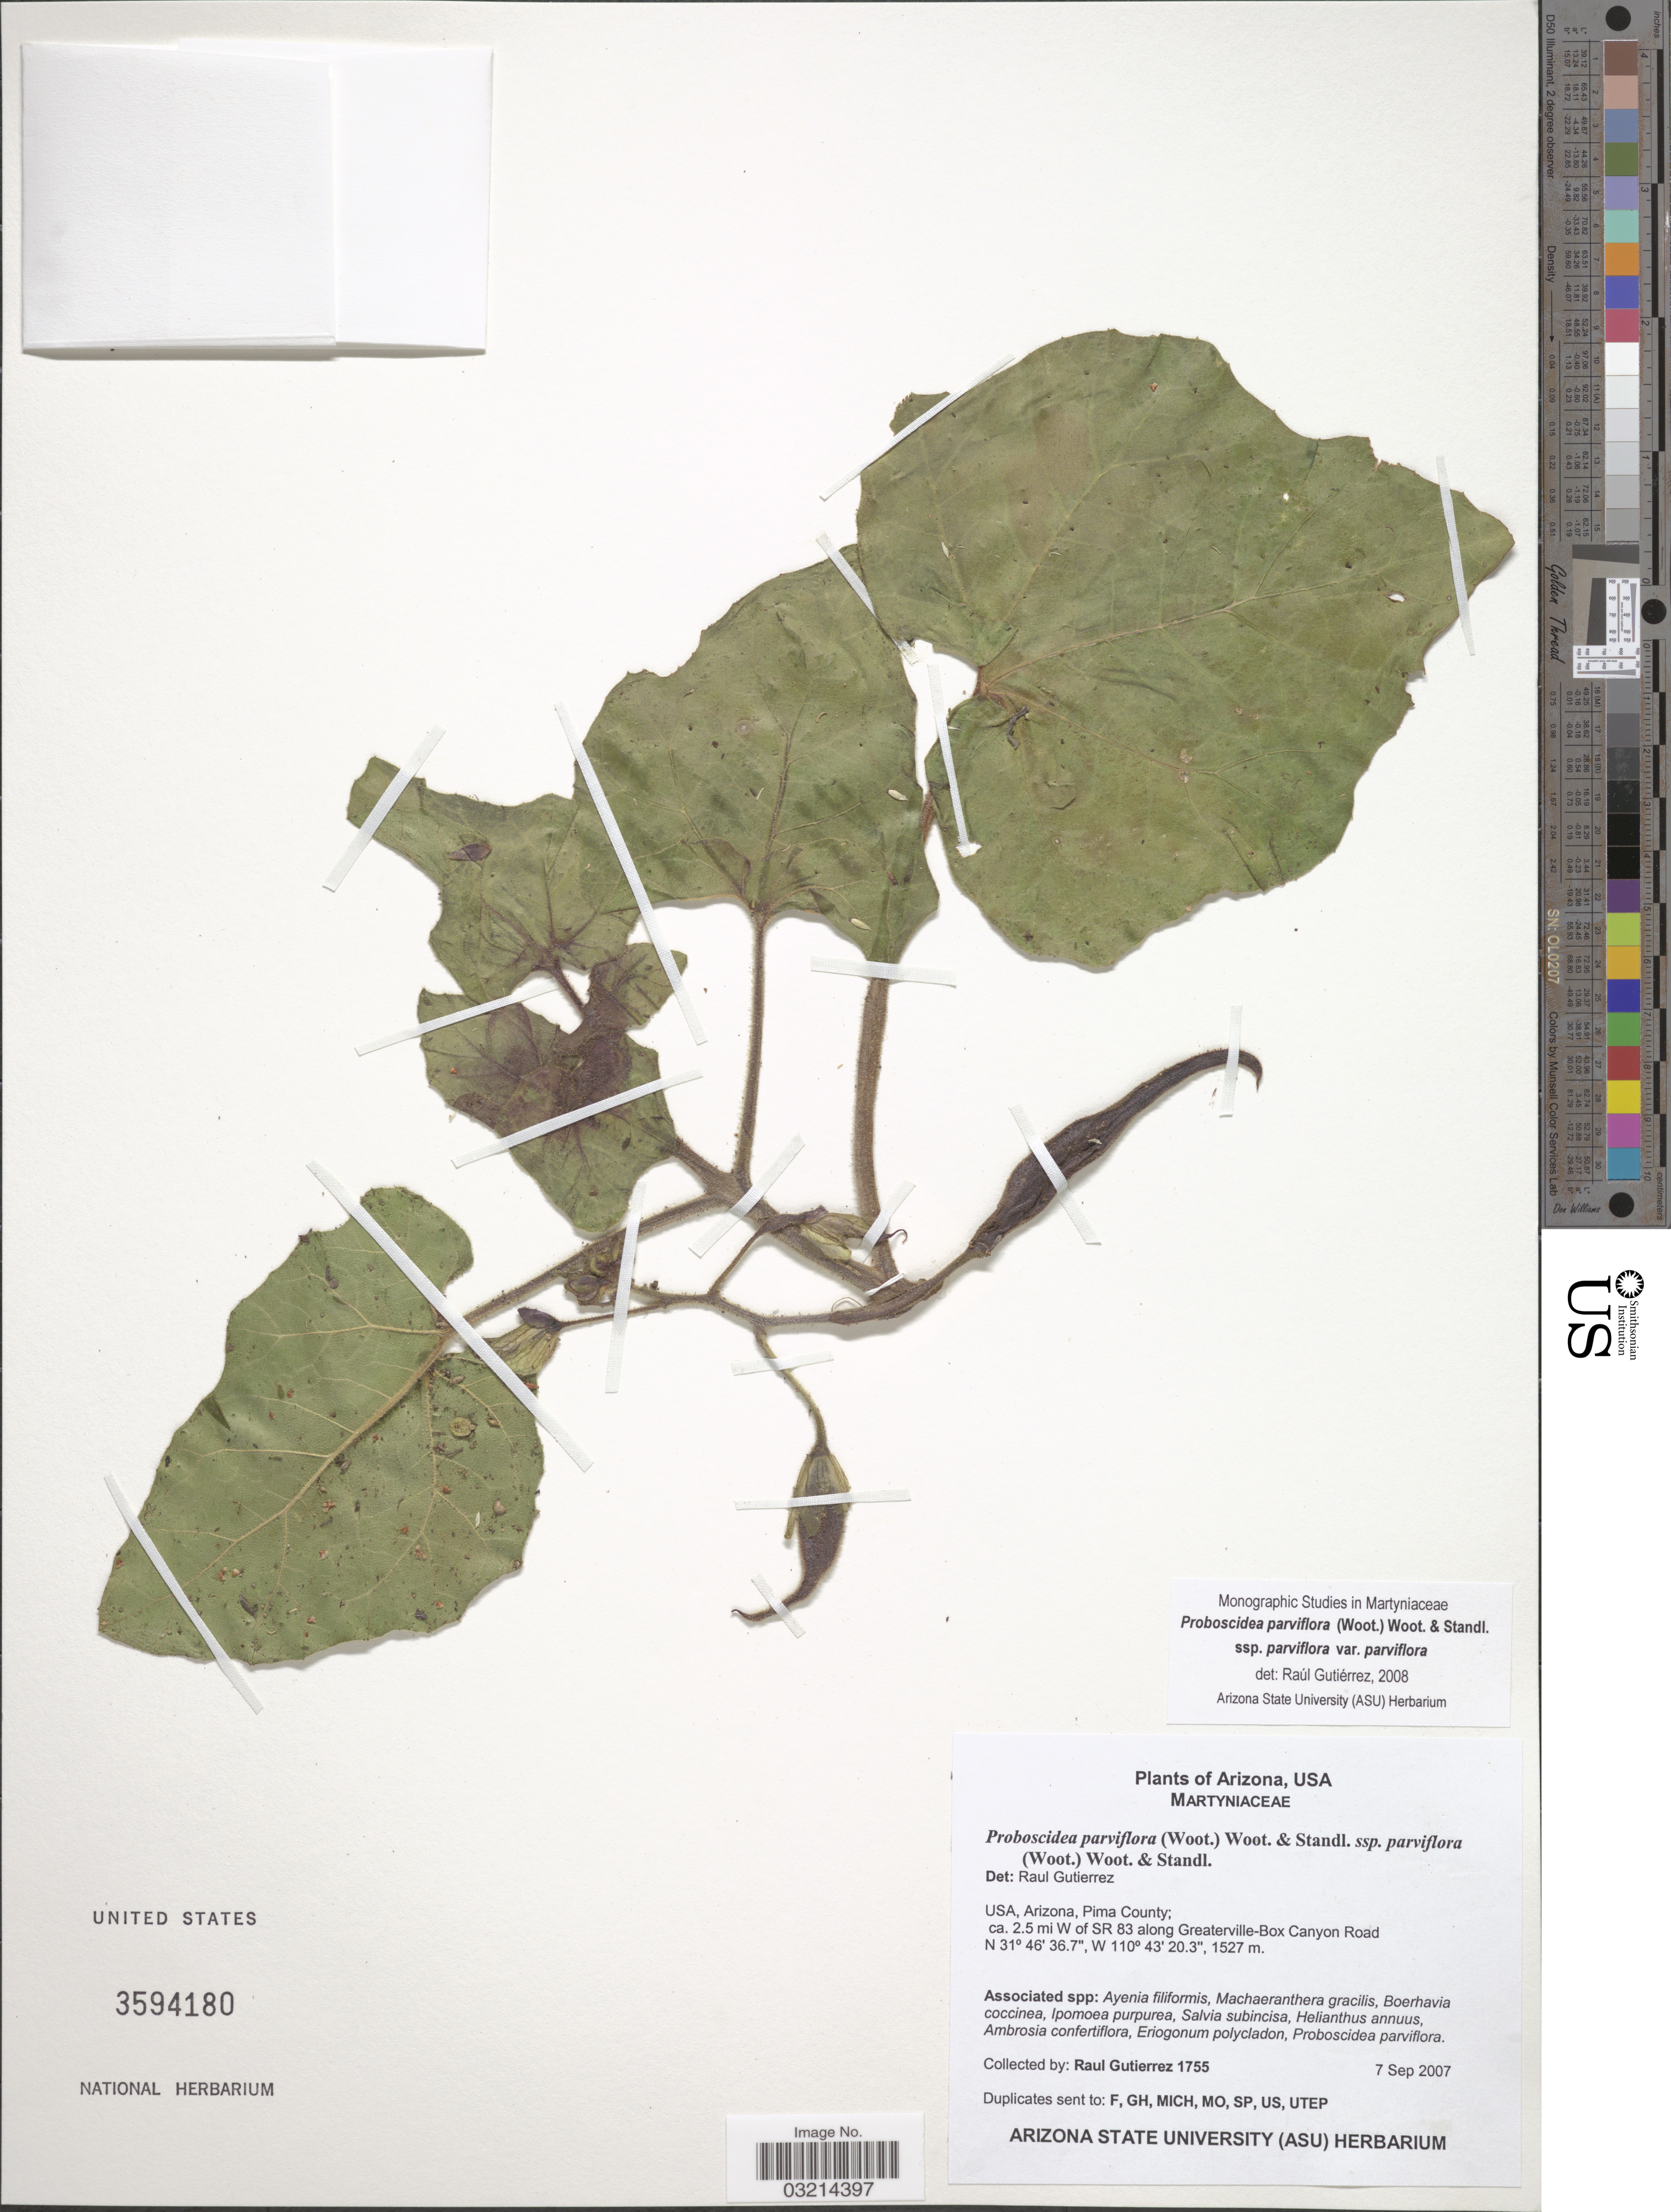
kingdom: Plantae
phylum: Tracheophyta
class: Magnoliopsida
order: Lamiales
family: Martyniaceae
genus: Proboscidea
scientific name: Proboscidea parviflora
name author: (Wooton) Wooton & Standl.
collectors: R. Gutierrez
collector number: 1755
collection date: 2007-09-07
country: United States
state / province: Arizona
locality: Pima County; ca. 2.5 mi W of SR 83 along Greaterville-Box Canyon Road.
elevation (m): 1527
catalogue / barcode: US 3594180